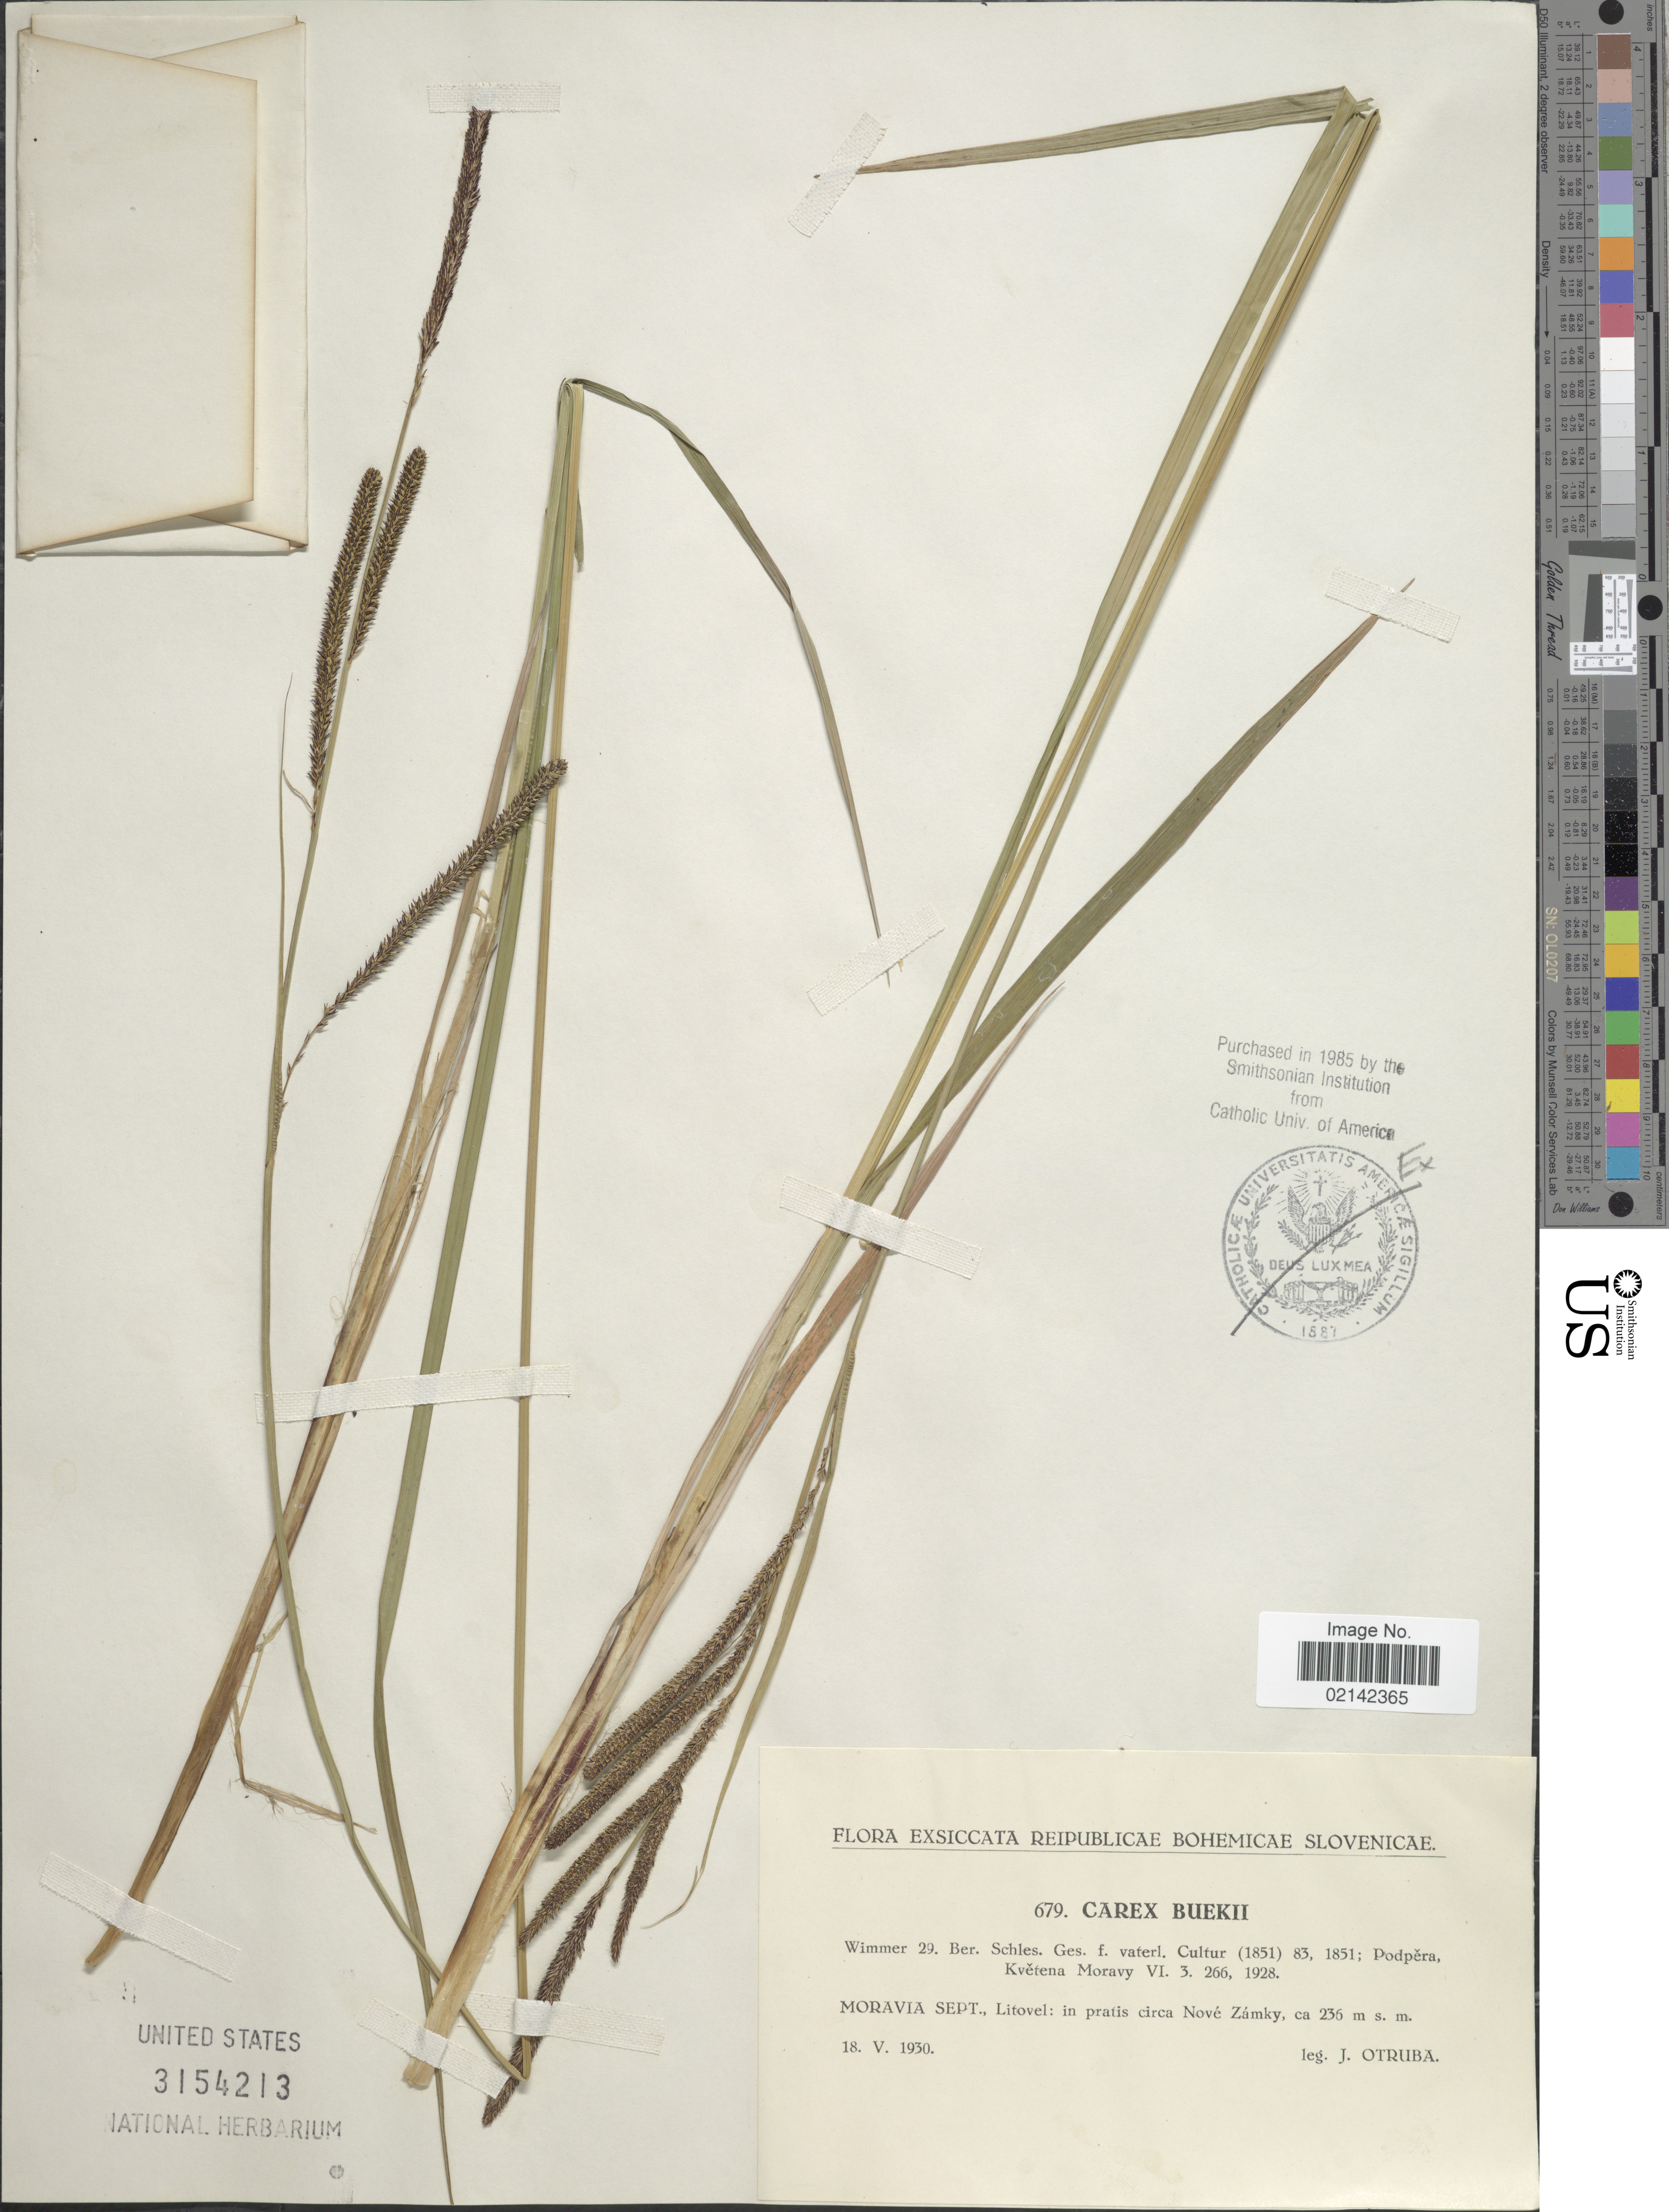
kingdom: Plantae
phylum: Tracheophyta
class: Liliopsida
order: Poales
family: Cyperaceae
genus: Carex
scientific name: Carex buekii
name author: Wimm.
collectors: J. Otruba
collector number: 679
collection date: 1930-05-18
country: Czechia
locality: Reipublicae Bohemicae Slovenicae. Moravia Sept. Litovel: circa Nové Zámky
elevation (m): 236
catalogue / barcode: US 3154213